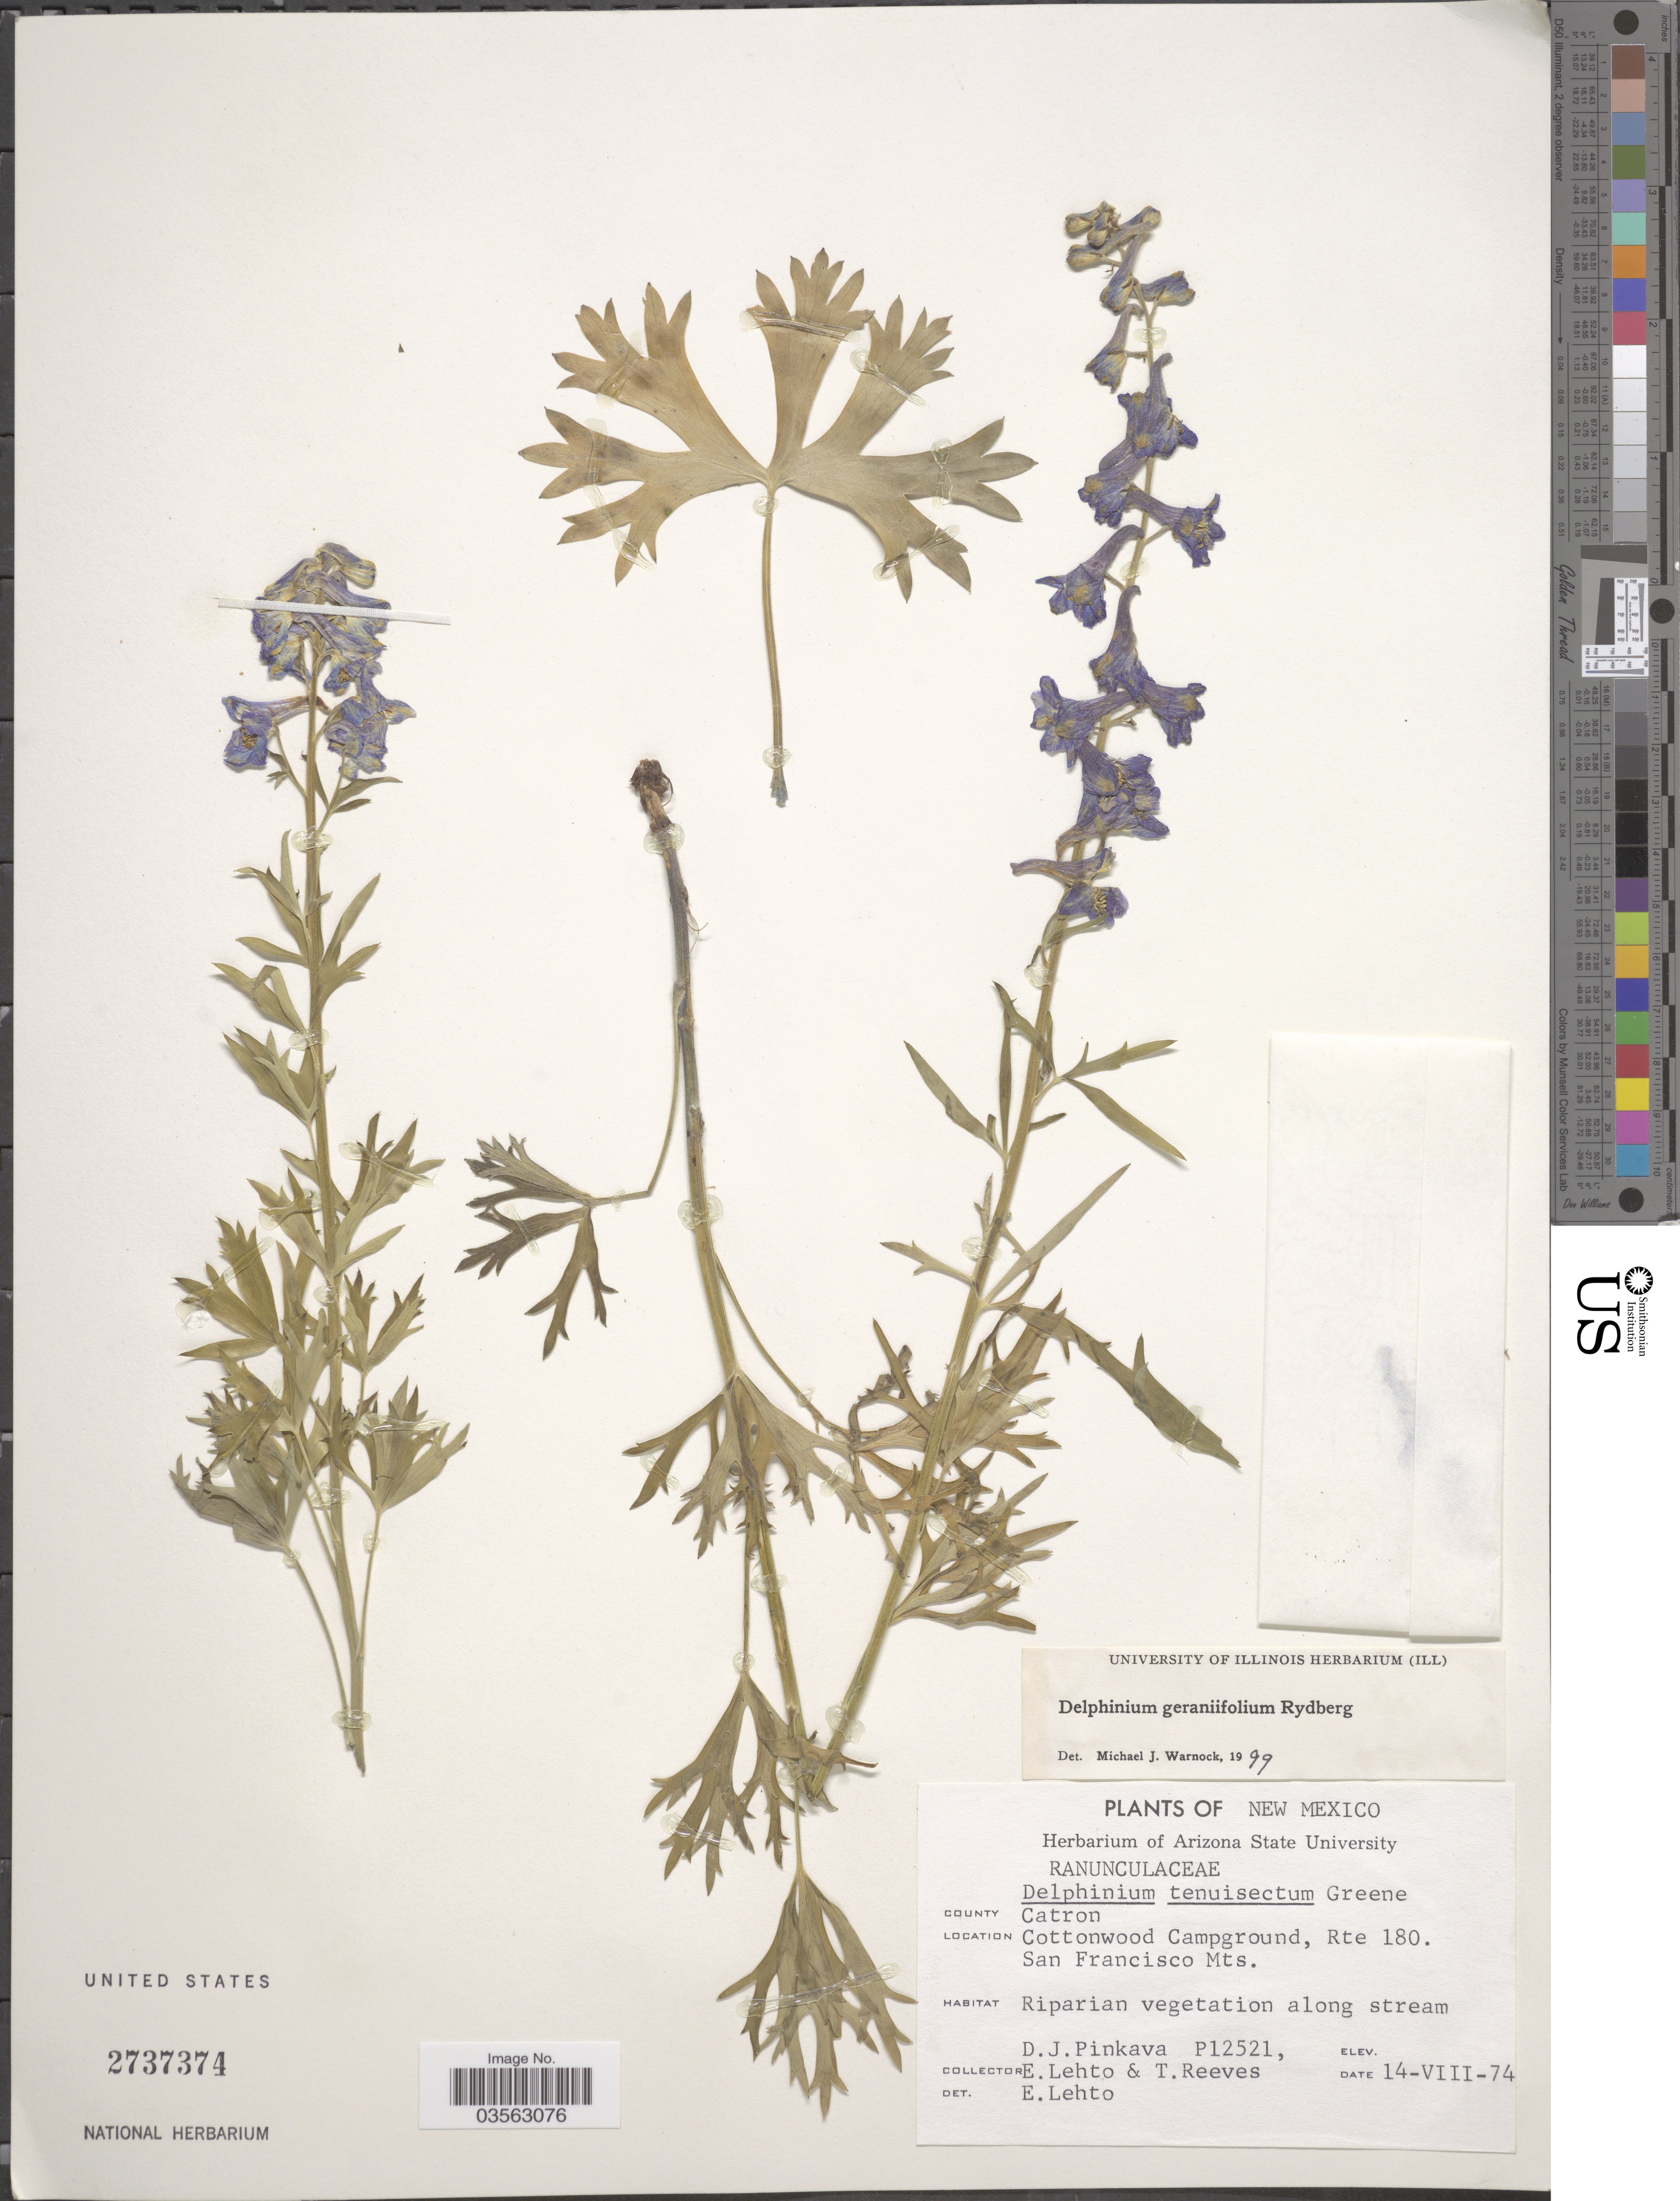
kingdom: Plantae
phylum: Tracheophyta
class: Magnoliopsida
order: Ranunculales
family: Ranunculaceae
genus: Delphinium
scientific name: Delphinium geraniifolium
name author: Rydb.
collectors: D. J. Pinkava, E. Lehto & T. Reeves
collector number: P12521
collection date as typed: Transcribed d/m/y: 14/8/74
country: United States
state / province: New Mexico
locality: County Catron. Cottonwood Campground, Rte 180. San Francisco Mts.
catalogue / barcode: US 2737374